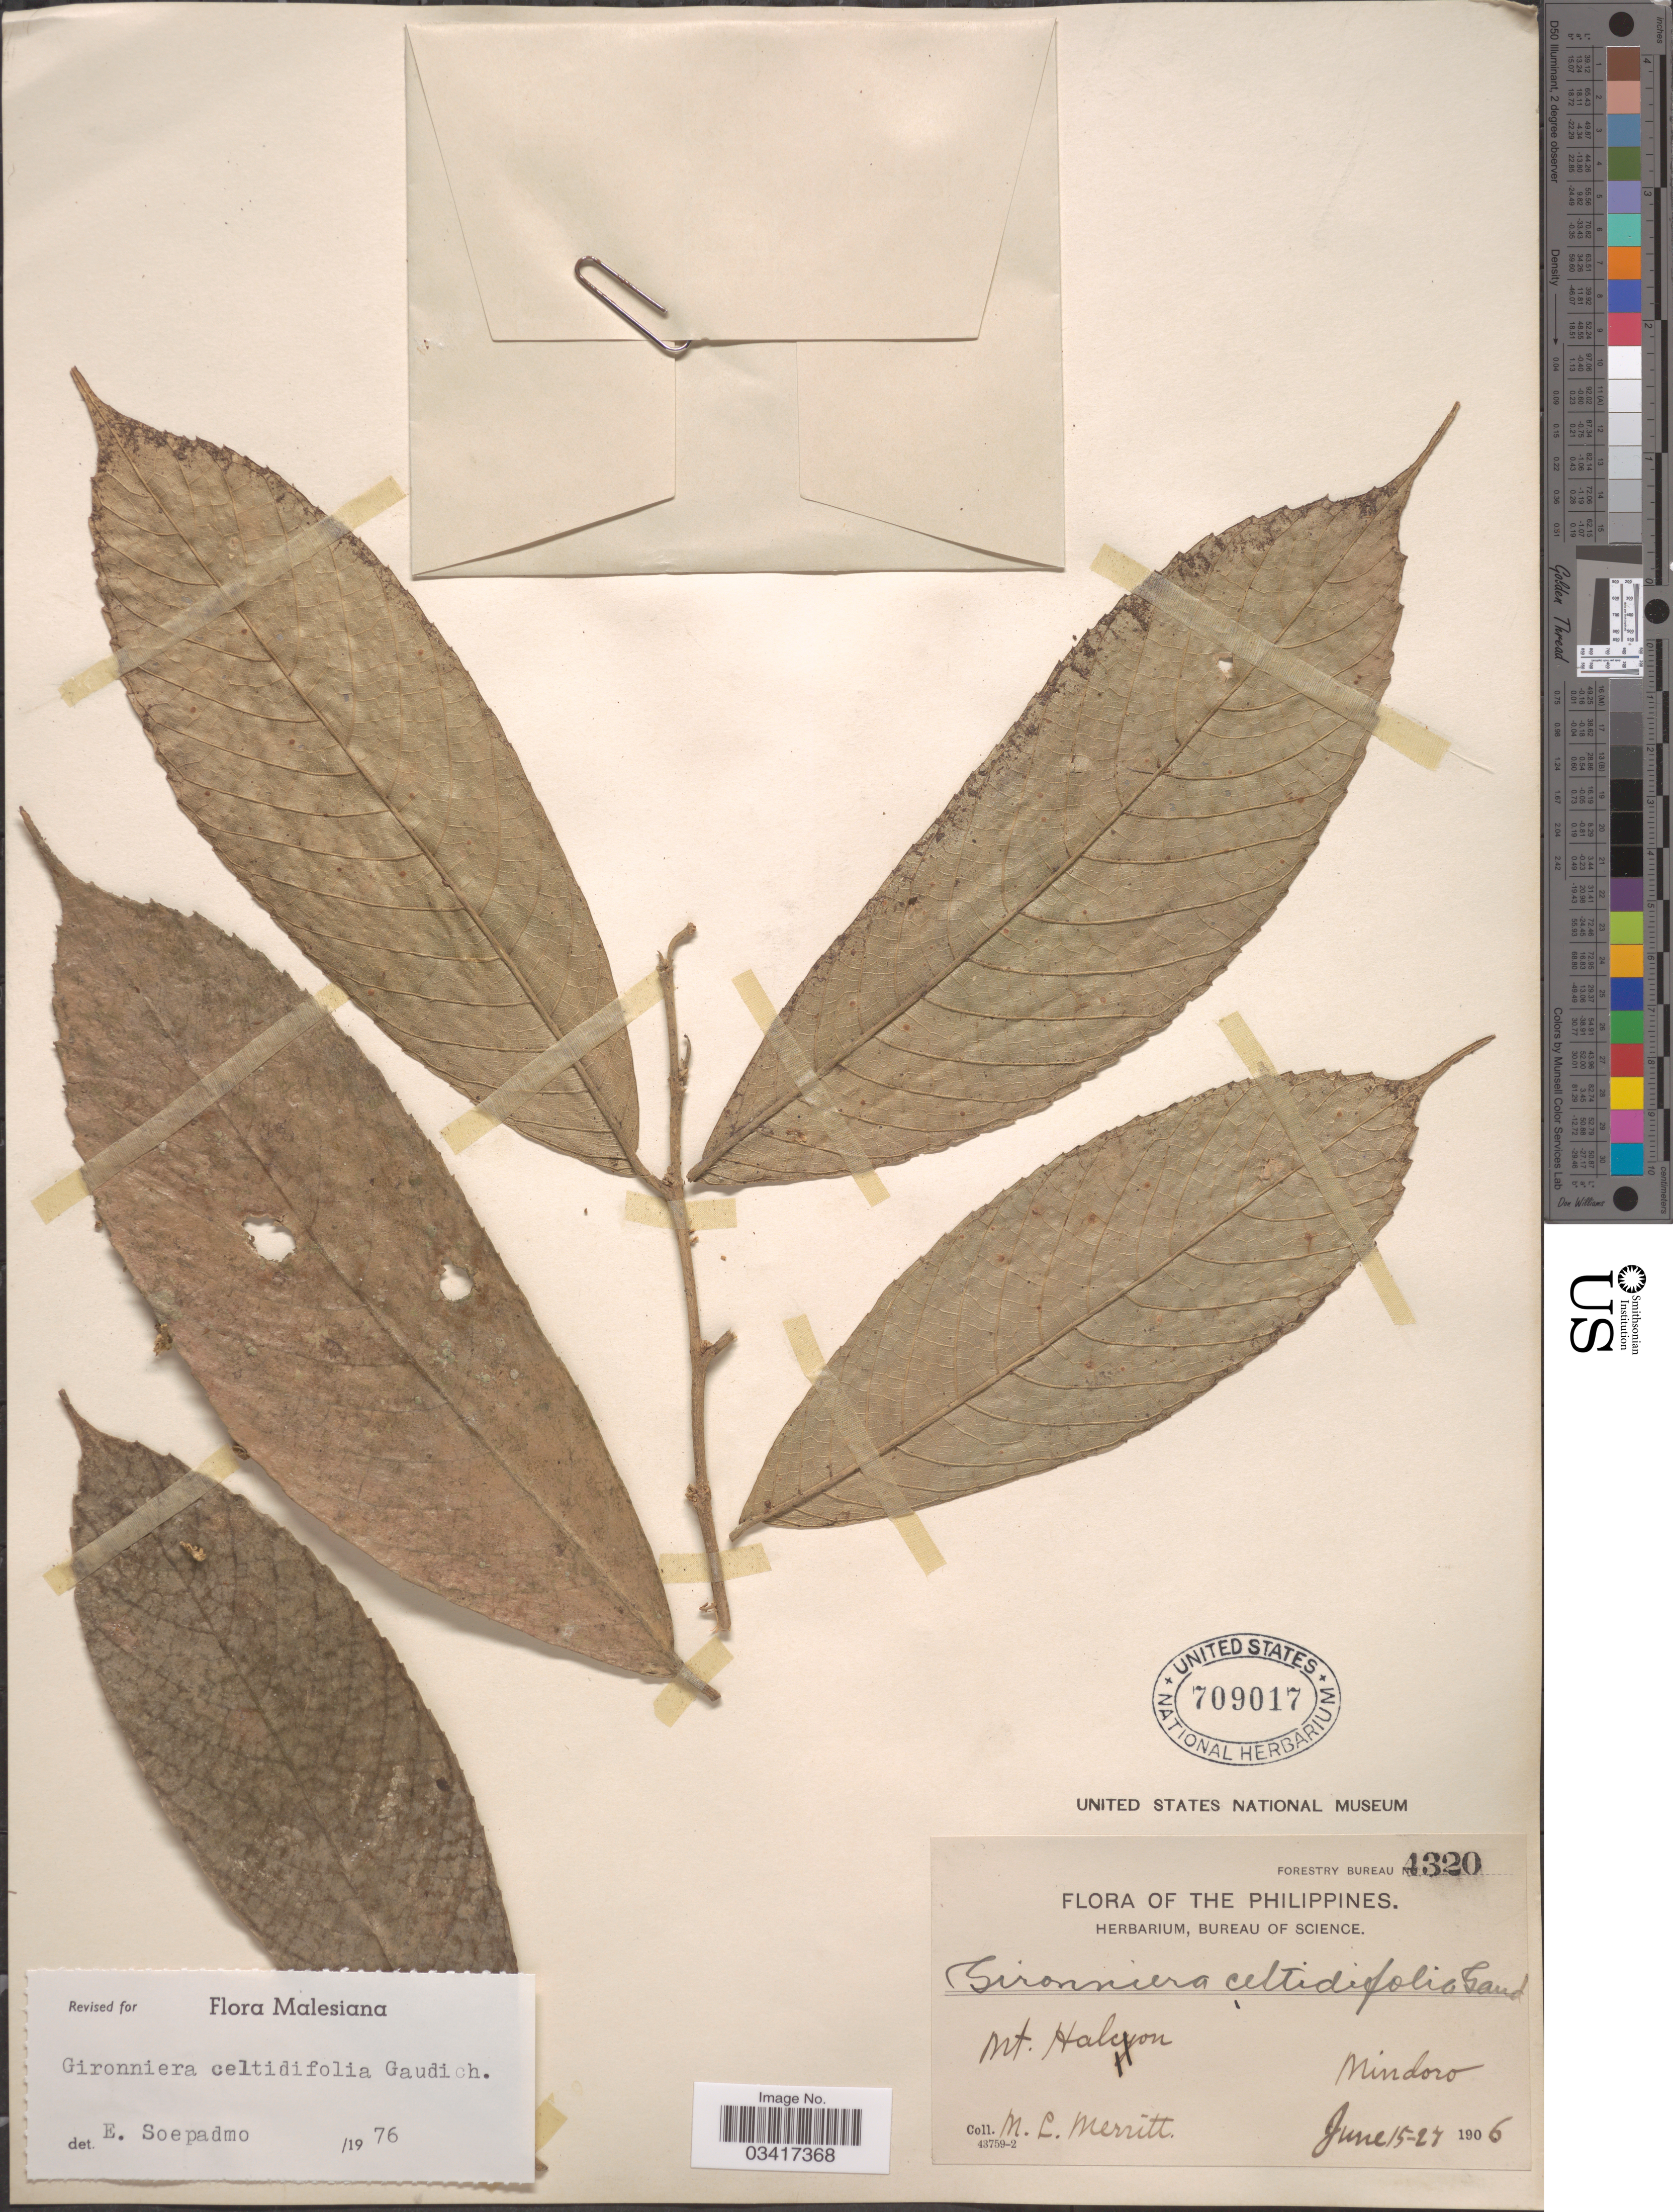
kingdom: Plantae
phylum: Tracheophyta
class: Magnoliopsida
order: Rosales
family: Cannabaceae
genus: Gironniera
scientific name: Gironniera celtidifolia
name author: Gaudich.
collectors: M. L. Merritt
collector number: Forestry Bureau 4320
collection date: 1906-06-15/1906-06-27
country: Philippines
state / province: Mimaropa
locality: Mt. Halcon, Mindoro.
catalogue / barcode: US 709017